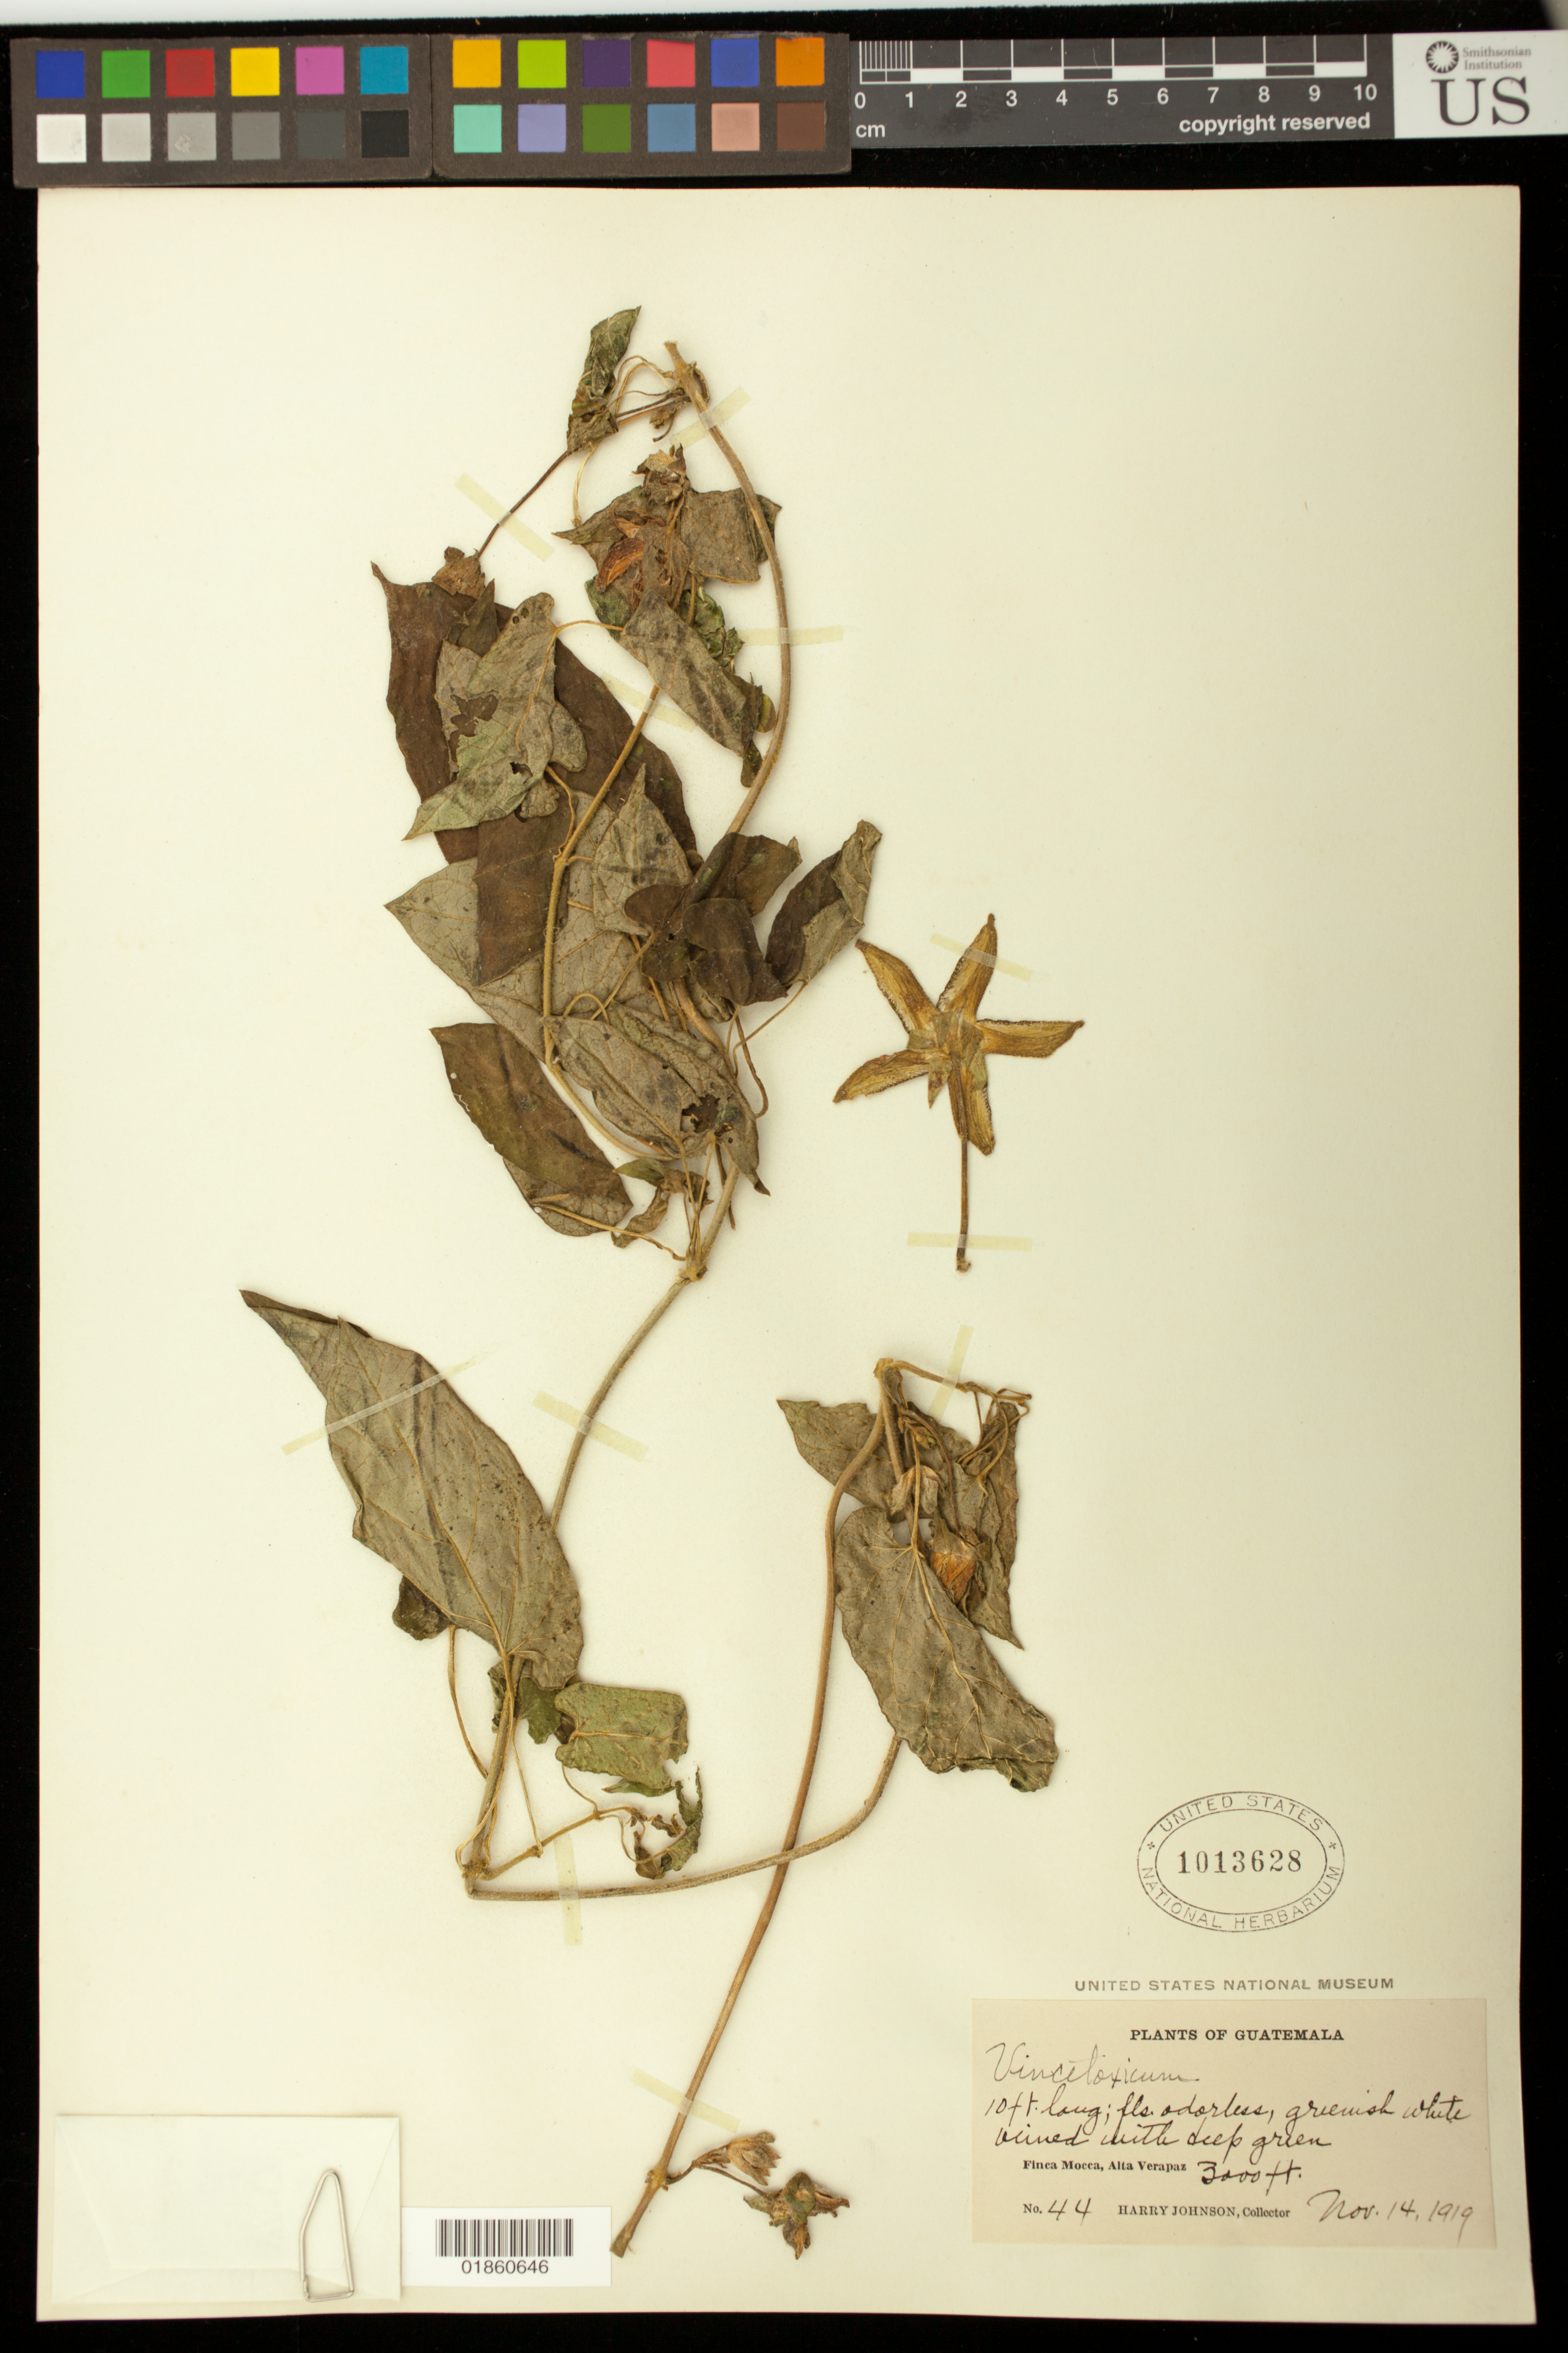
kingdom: Plantae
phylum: Tracheophyta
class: Magnoliopsida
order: Gentianales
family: Apocynaceae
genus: Gonolobus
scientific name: Gonolobus erianthus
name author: Decne.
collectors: H. Johnson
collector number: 44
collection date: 1919-11-14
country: Guatemala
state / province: Alta Verapaz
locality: Finca Mocca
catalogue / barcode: US 1013628